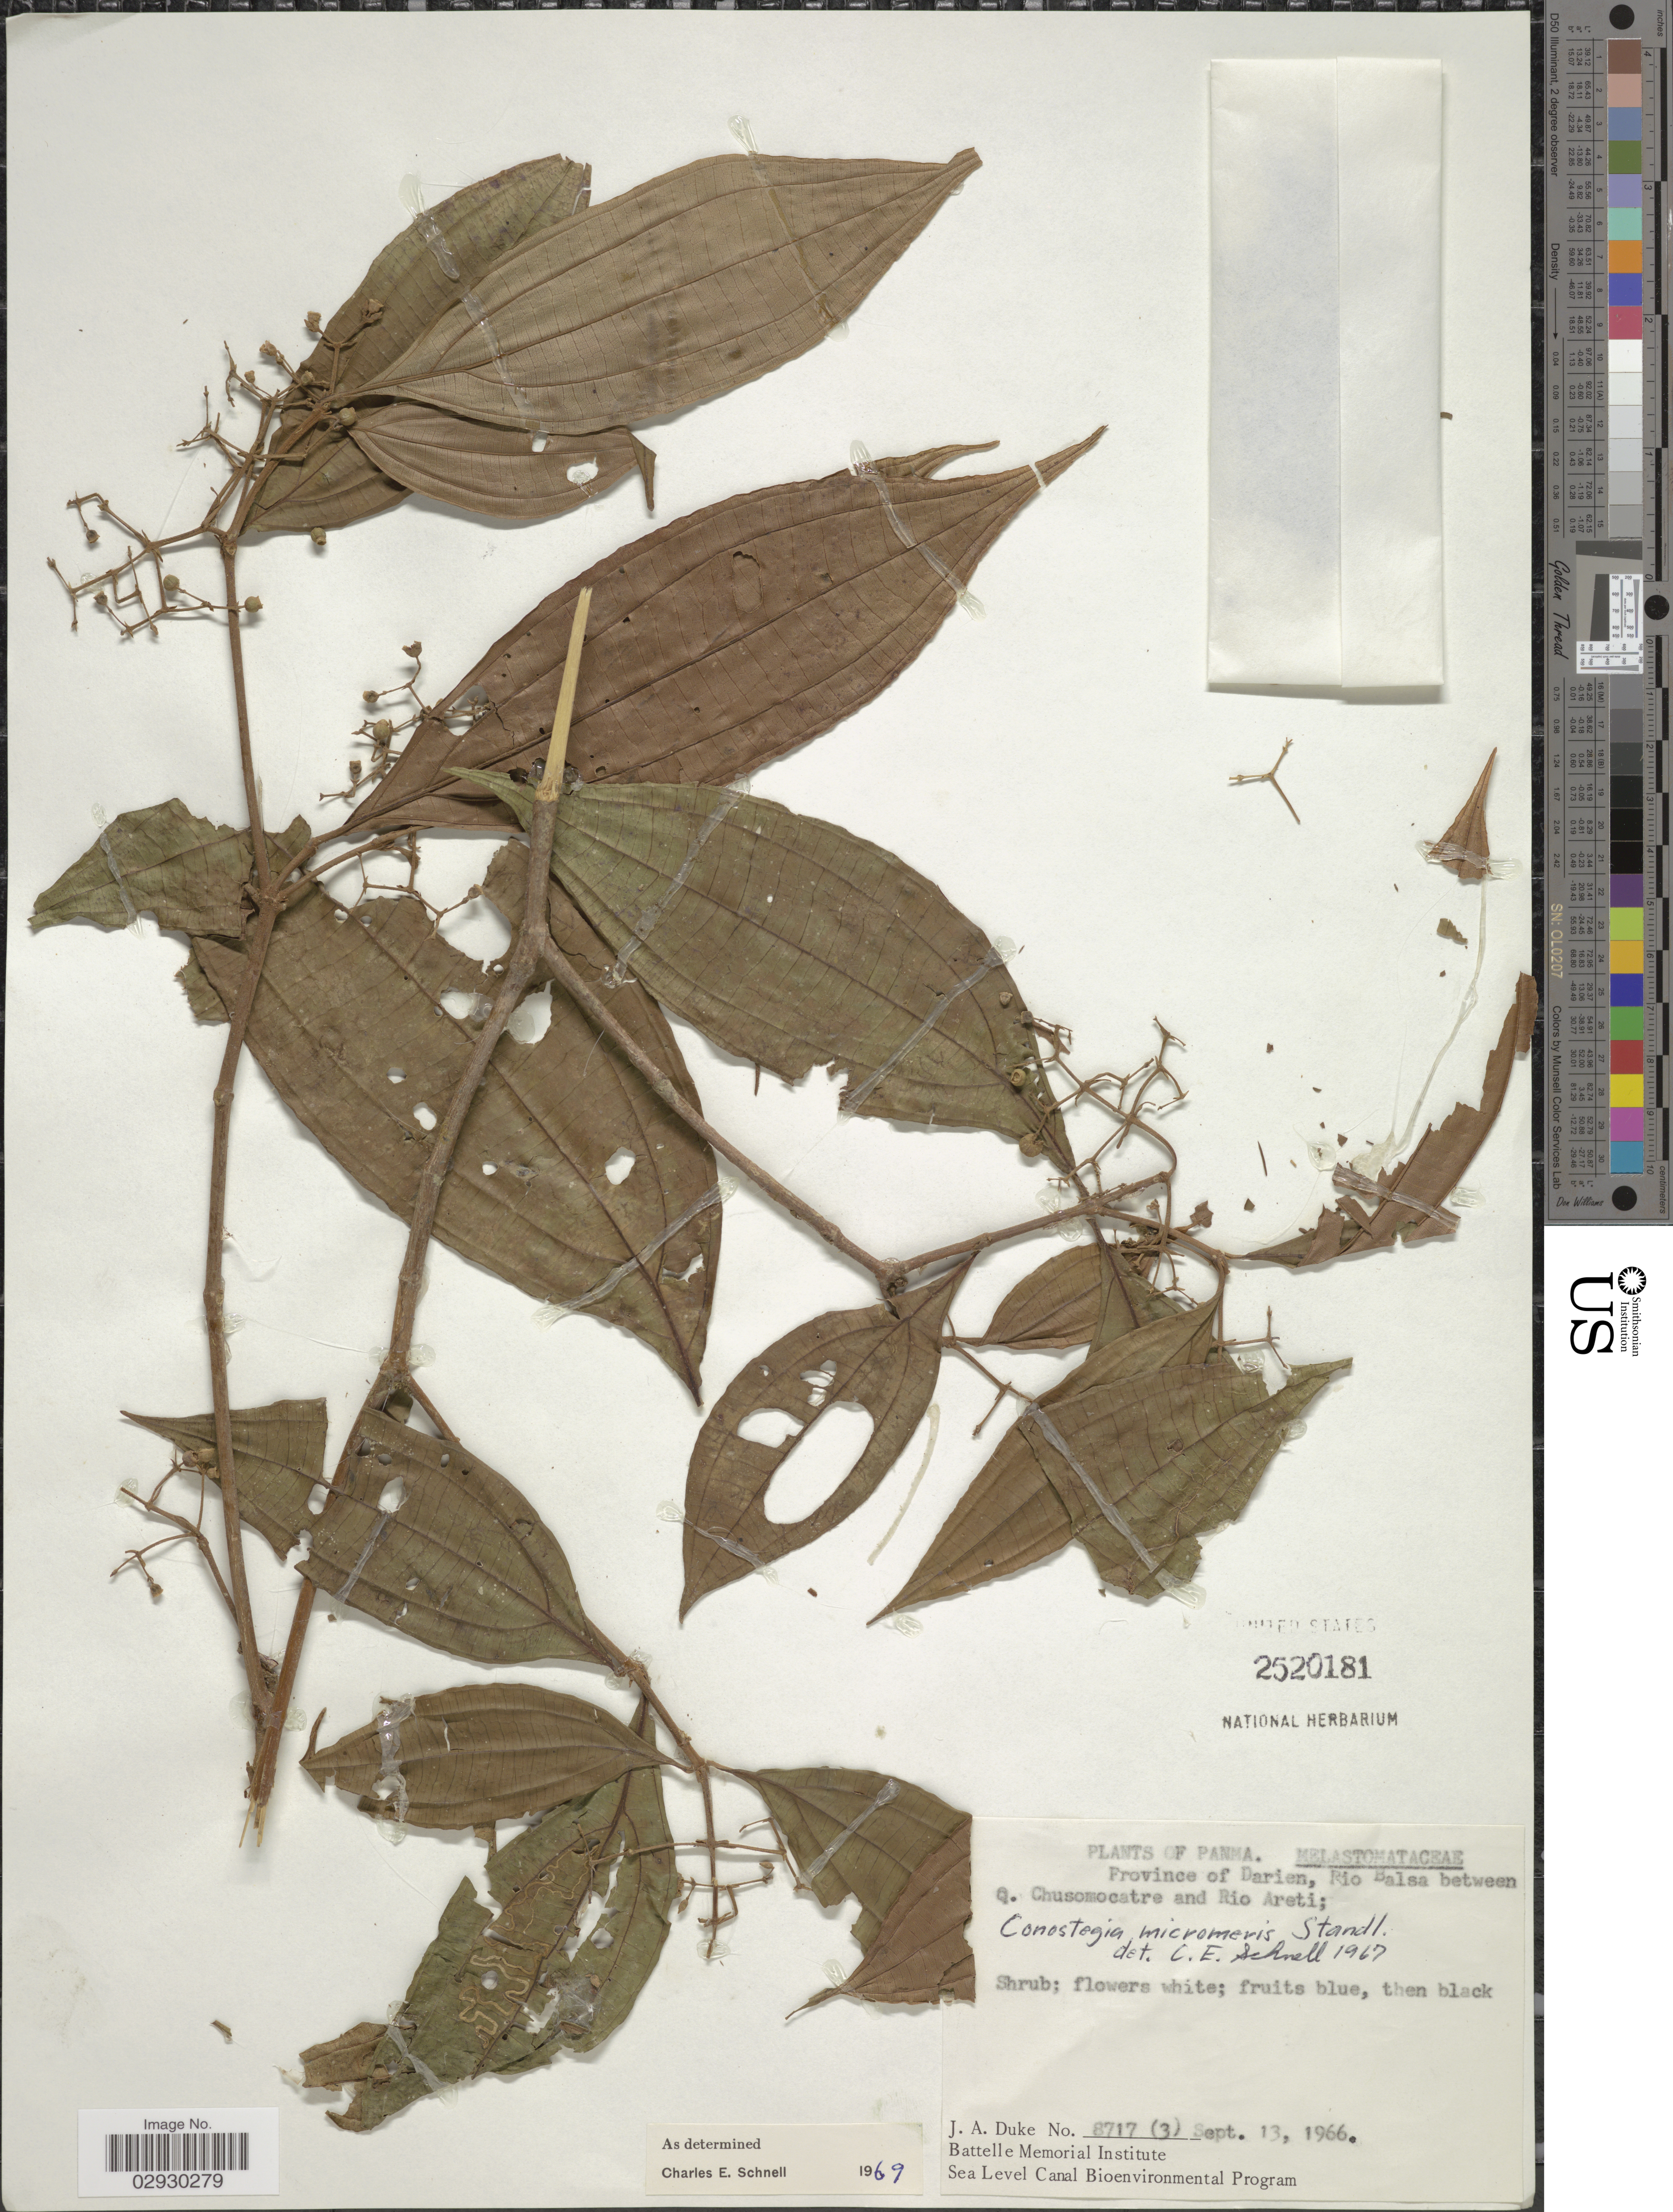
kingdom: Plantae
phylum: Tracheophyta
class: Magnoliopsida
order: Myrtales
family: Melastomataceae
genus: Conostegia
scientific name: Conostegia cinnamomea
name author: (Beurl.) Cogn.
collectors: J. A. Duke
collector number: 8717 (3)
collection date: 1966-09-13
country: Panama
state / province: Darién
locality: Province of Darien, Rio Balsa between Chusomocatre and Rio Areti.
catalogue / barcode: US 2520181